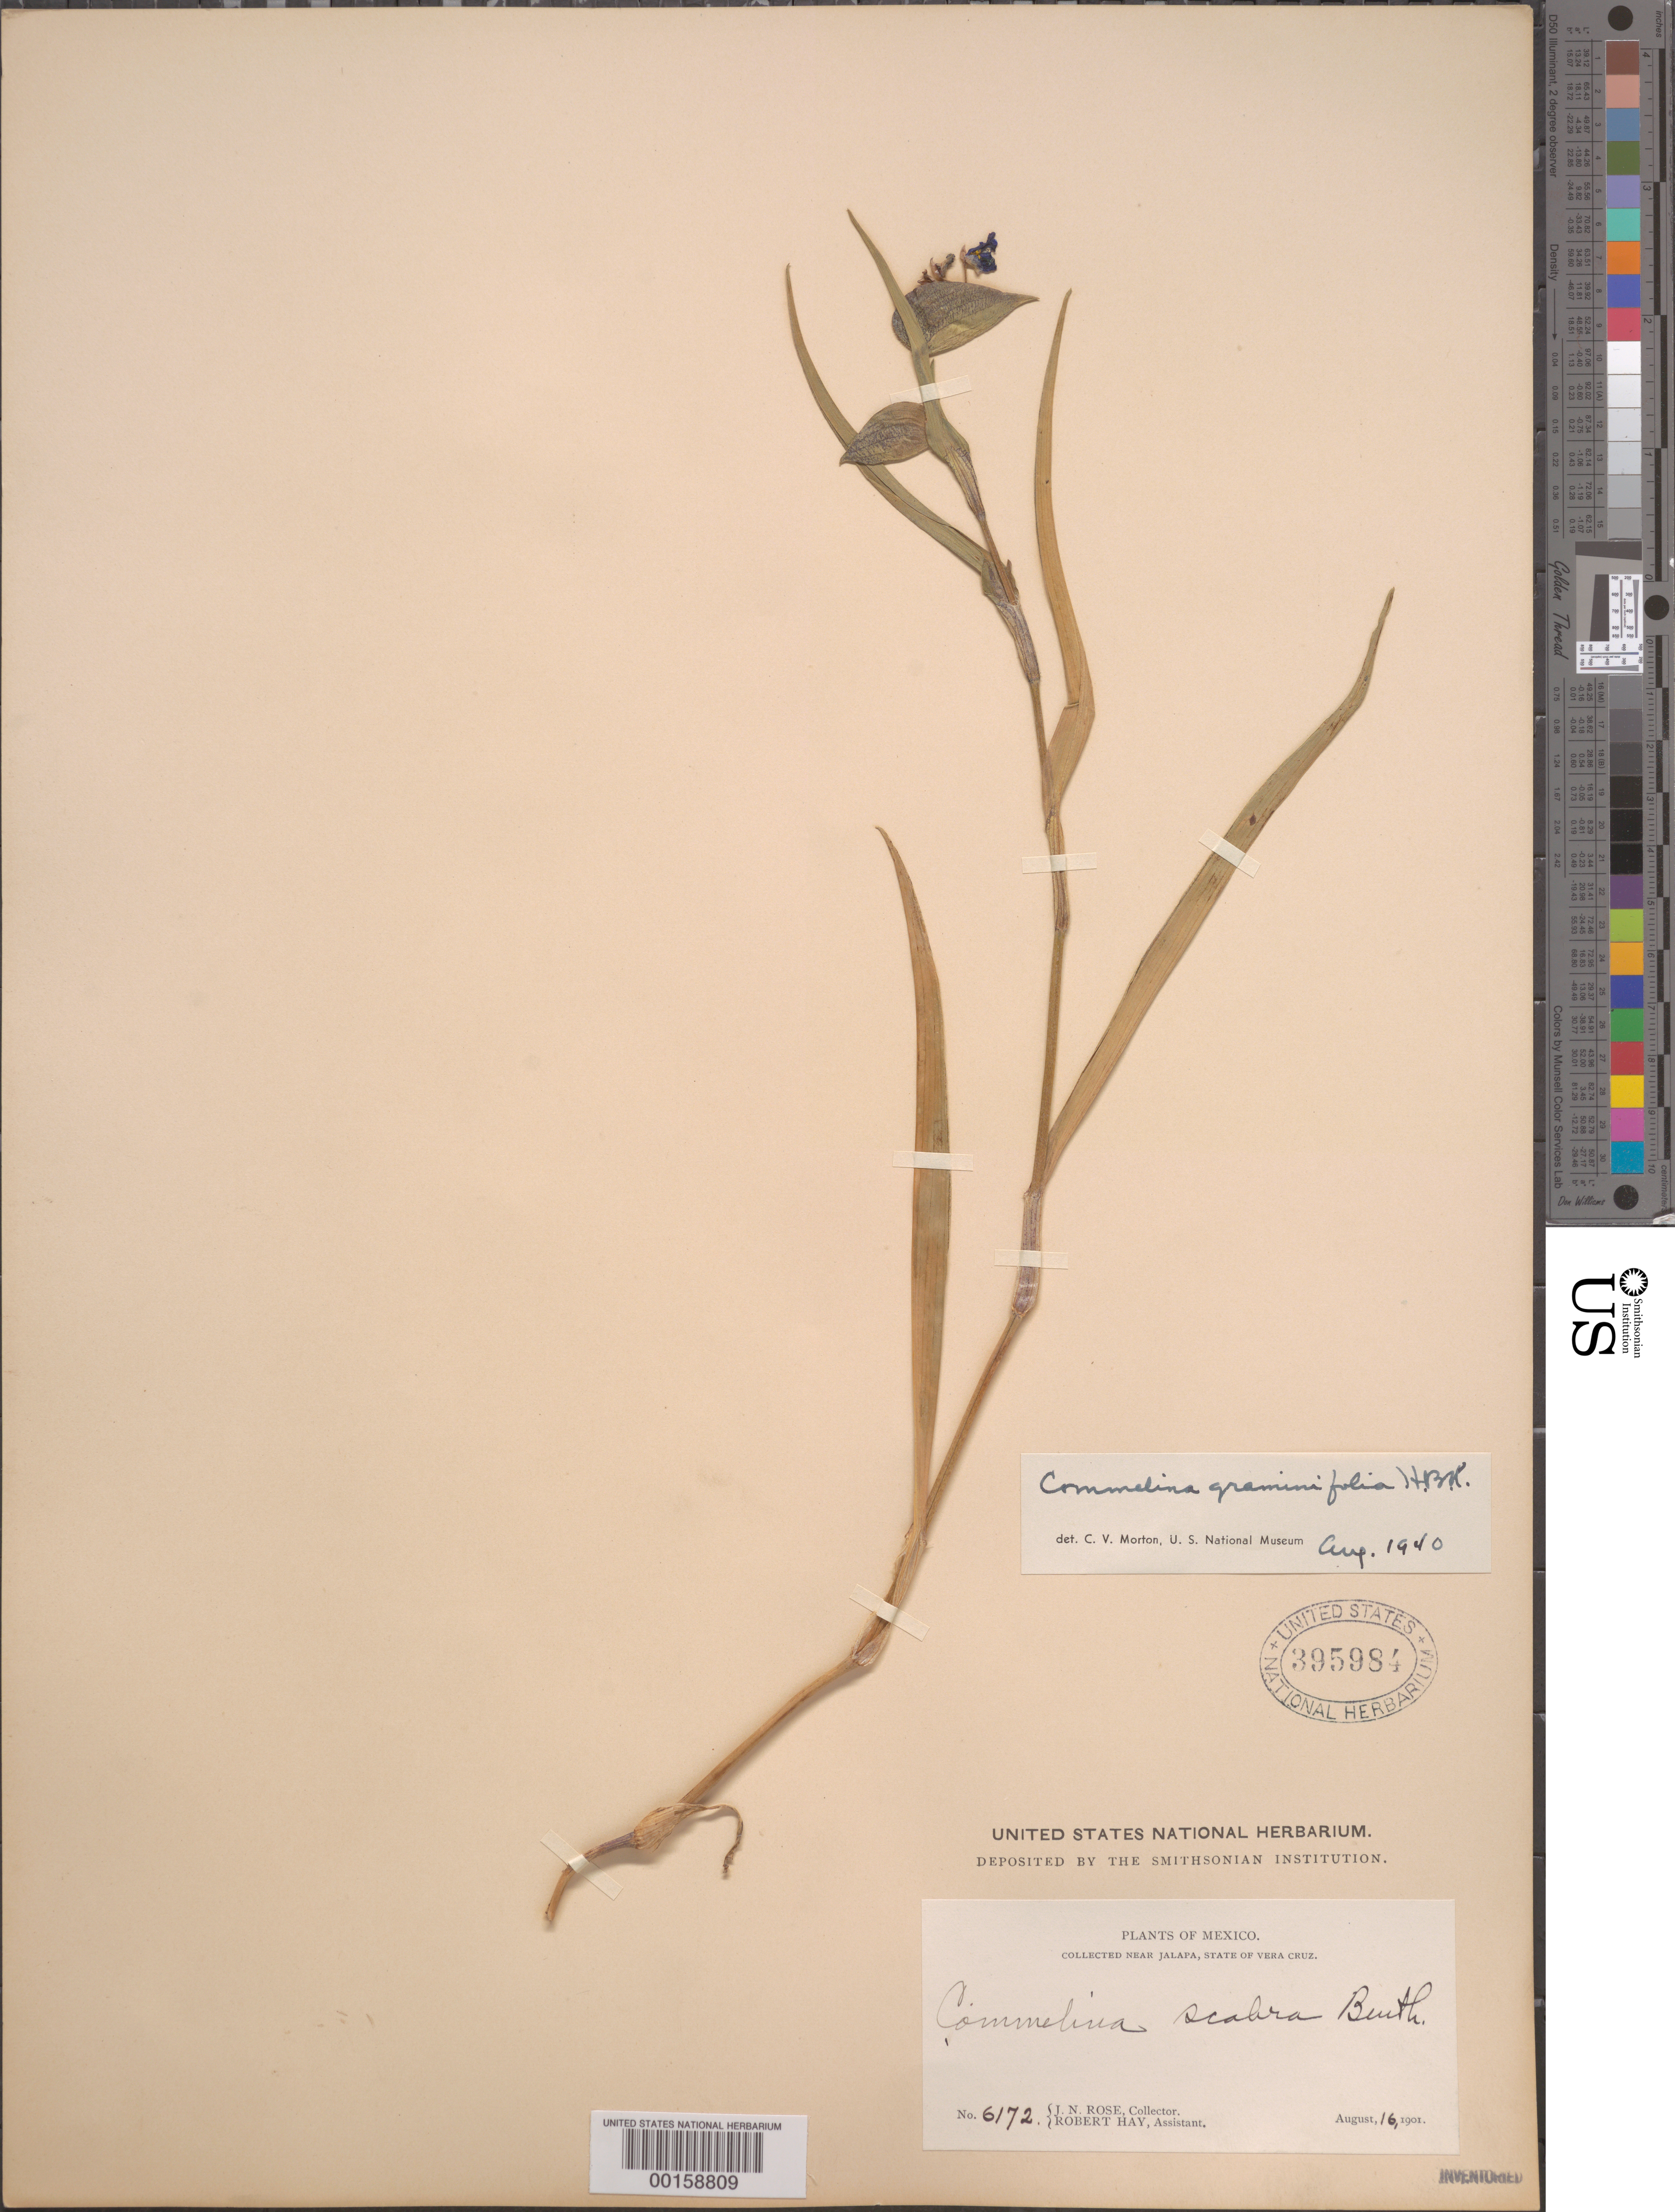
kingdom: Plantae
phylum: Tracheophyta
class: Liliopsida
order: Commelinales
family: Commelinaceae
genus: Commelina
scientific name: Commelina graminifolia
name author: Kunth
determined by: Morton, C. V.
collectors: J. N. Rose & R. H. Hay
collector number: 6172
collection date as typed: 16 Aug 1901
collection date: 1901-08-16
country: Mexico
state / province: Veracruz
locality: Jalapa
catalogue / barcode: US 395984